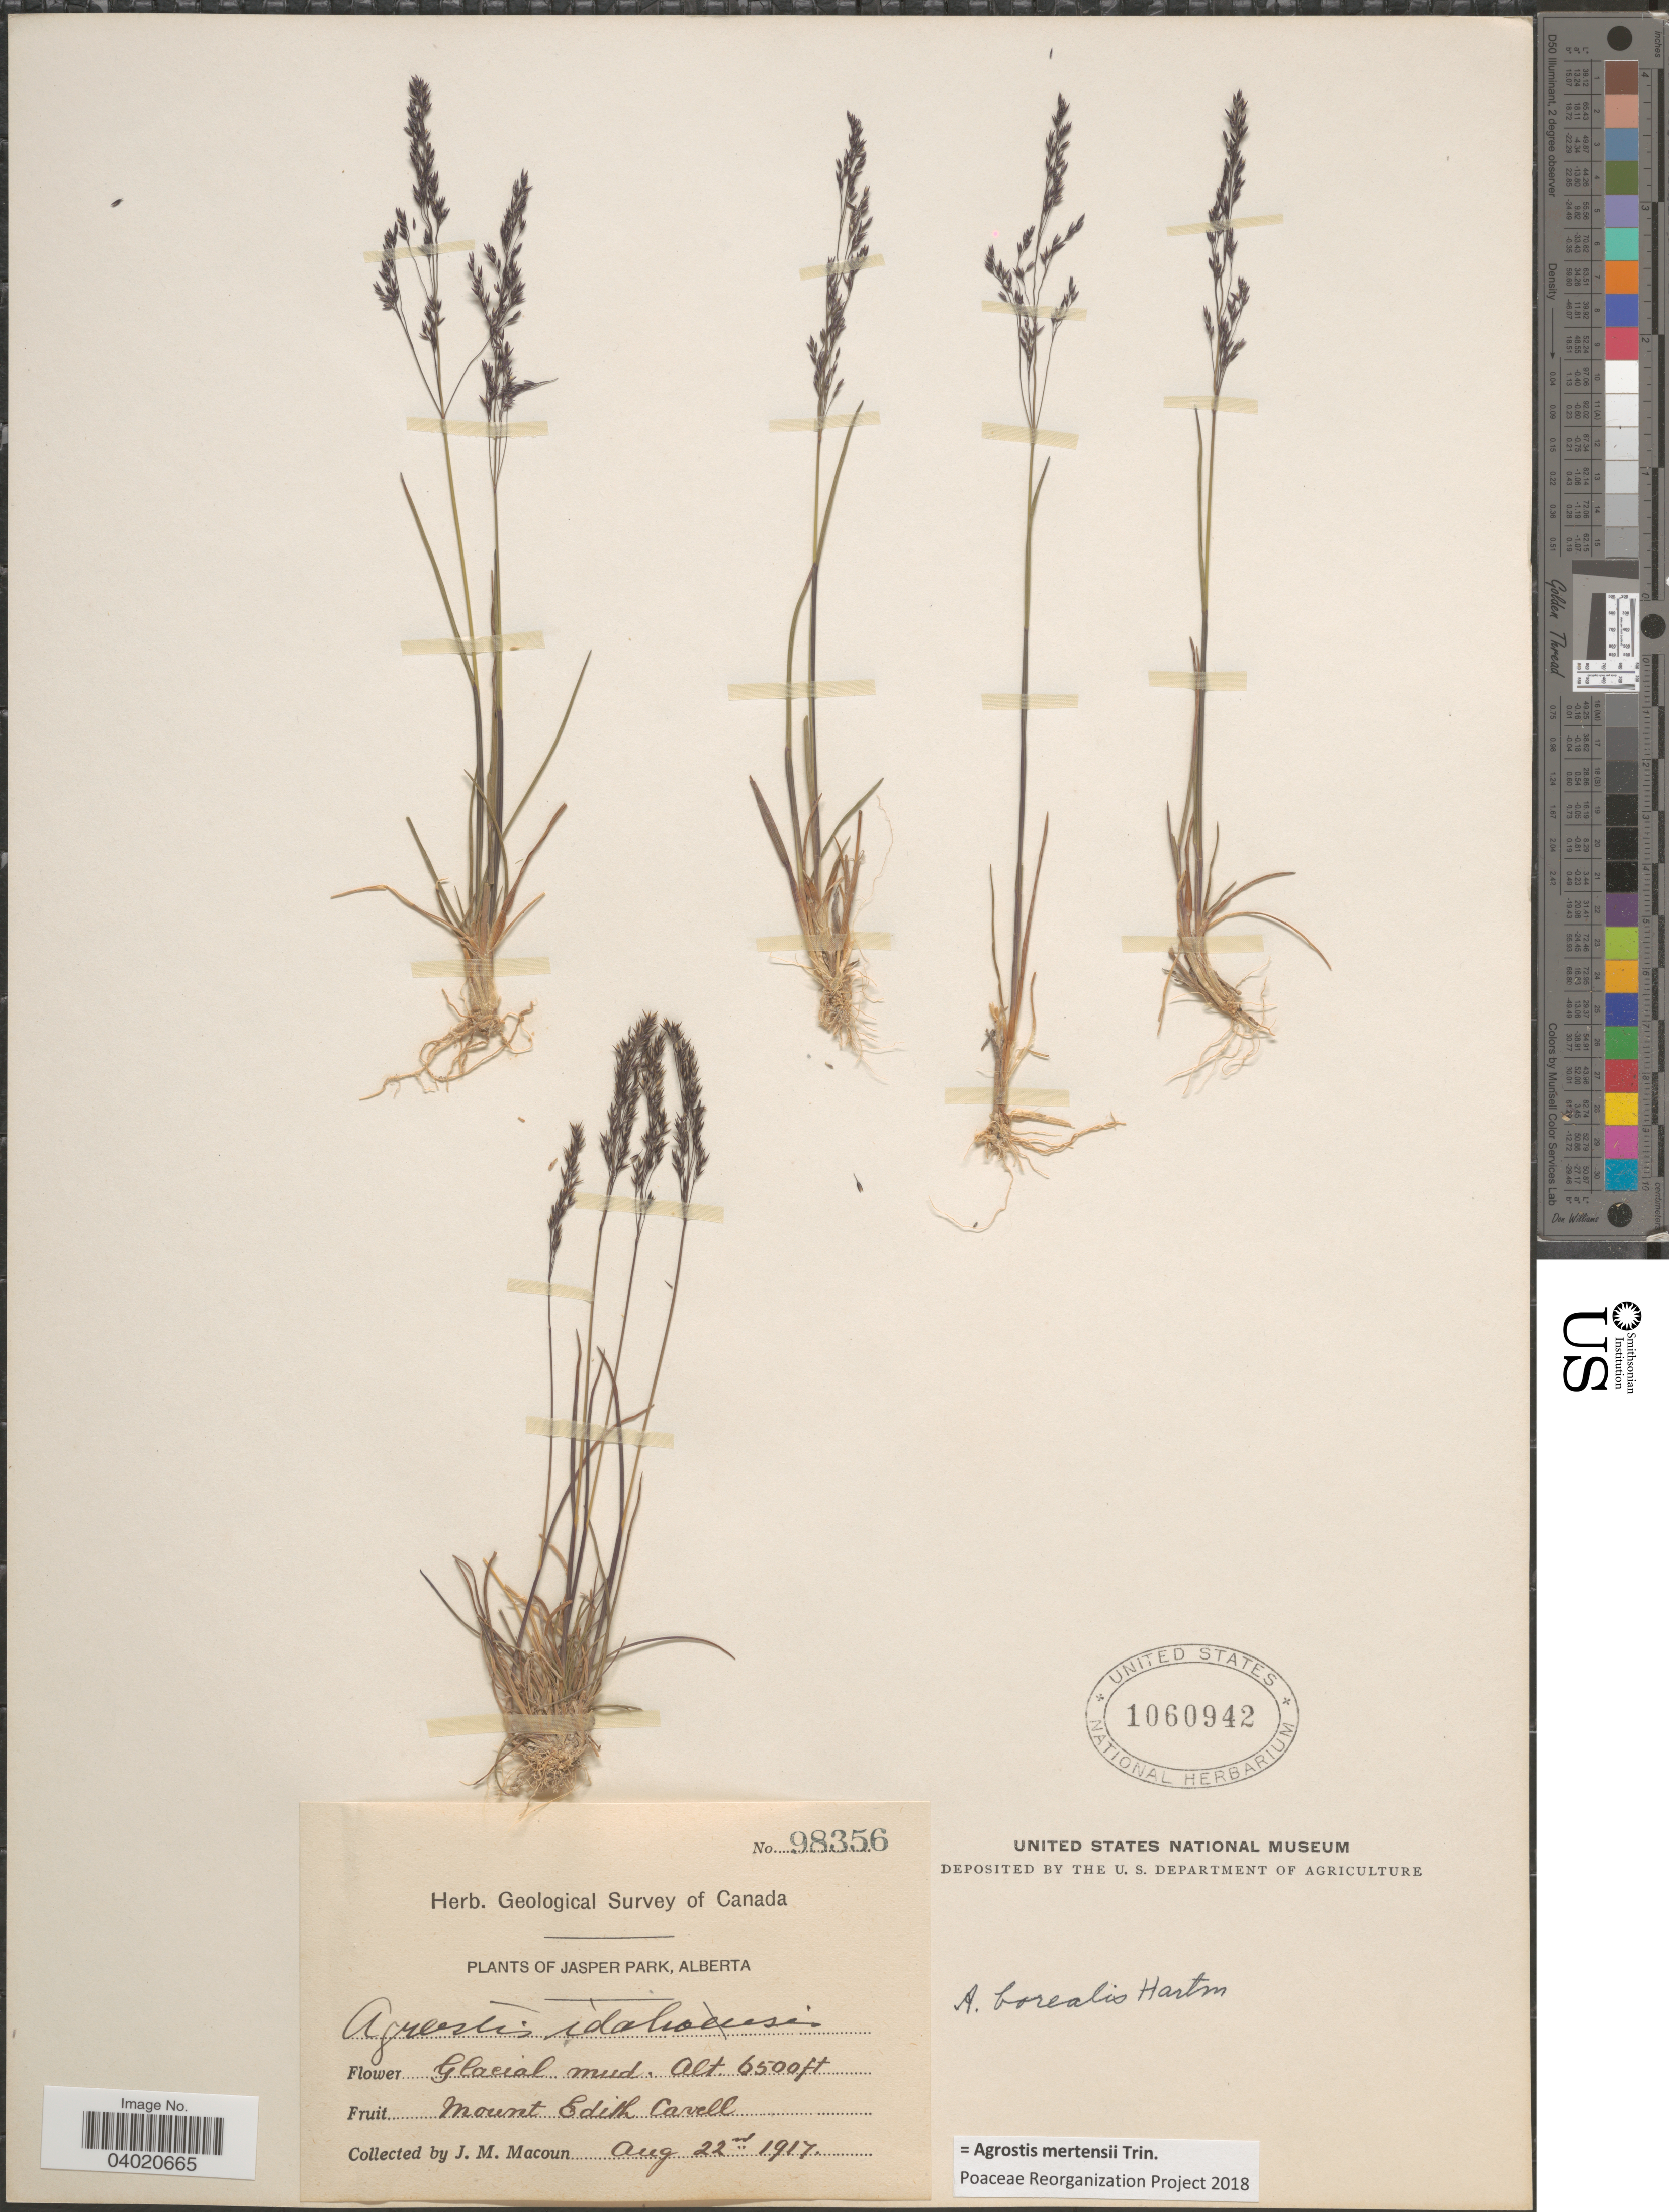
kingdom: Plantae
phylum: Tracheophyta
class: Liliopsida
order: Poales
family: Poaceae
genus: Agrostis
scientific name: Agrostis mertensii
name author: Trin.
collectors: J. M. Macoun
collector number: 98356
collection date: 1917-08-22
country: Canada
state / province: Alberta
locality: Jasper Park. Mount Edith Cavell.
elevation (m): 1981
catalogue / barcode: US 1060942